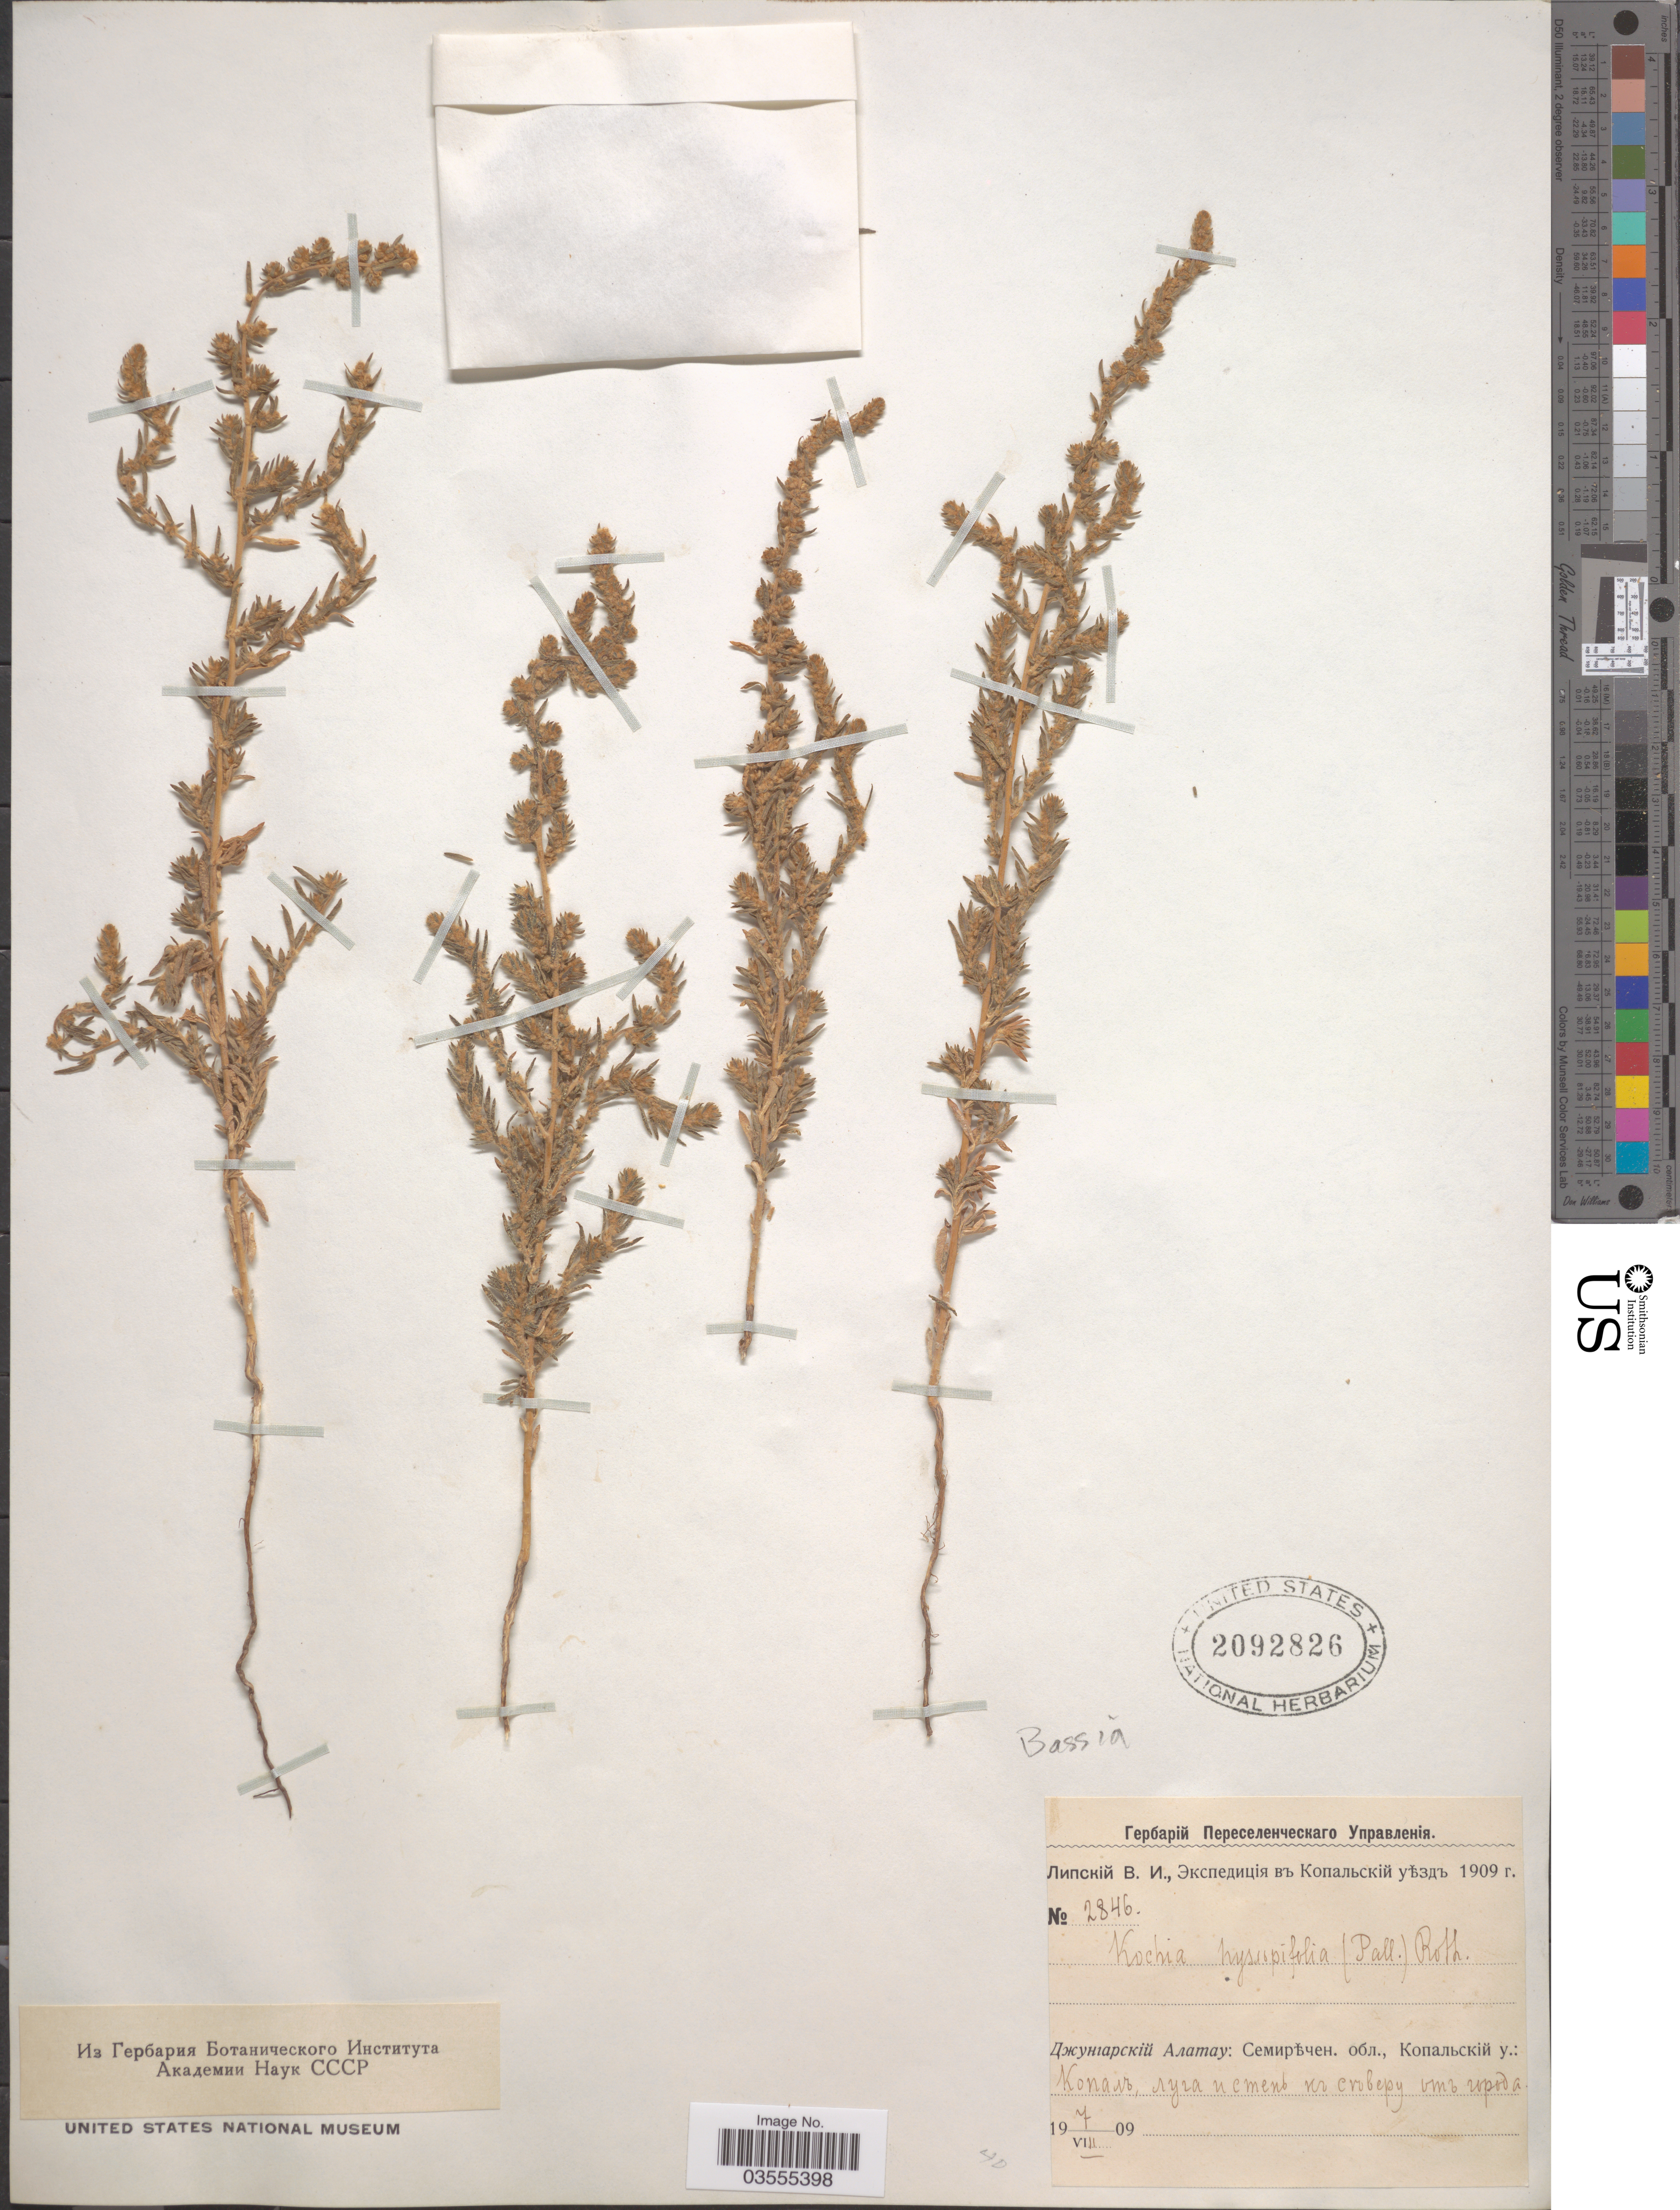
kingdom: Plantae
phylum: Tracheophyta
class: Magnoliopsida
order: Caryophyllales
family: Amaranthaceae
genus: Bassia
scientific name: Bassia hyssopifolia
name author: (Pall.) Kuntze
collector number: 2846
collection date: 1909-08-07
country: Kazakhstan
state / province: Almaty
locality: N of Qapal.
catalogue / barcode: US 2092826